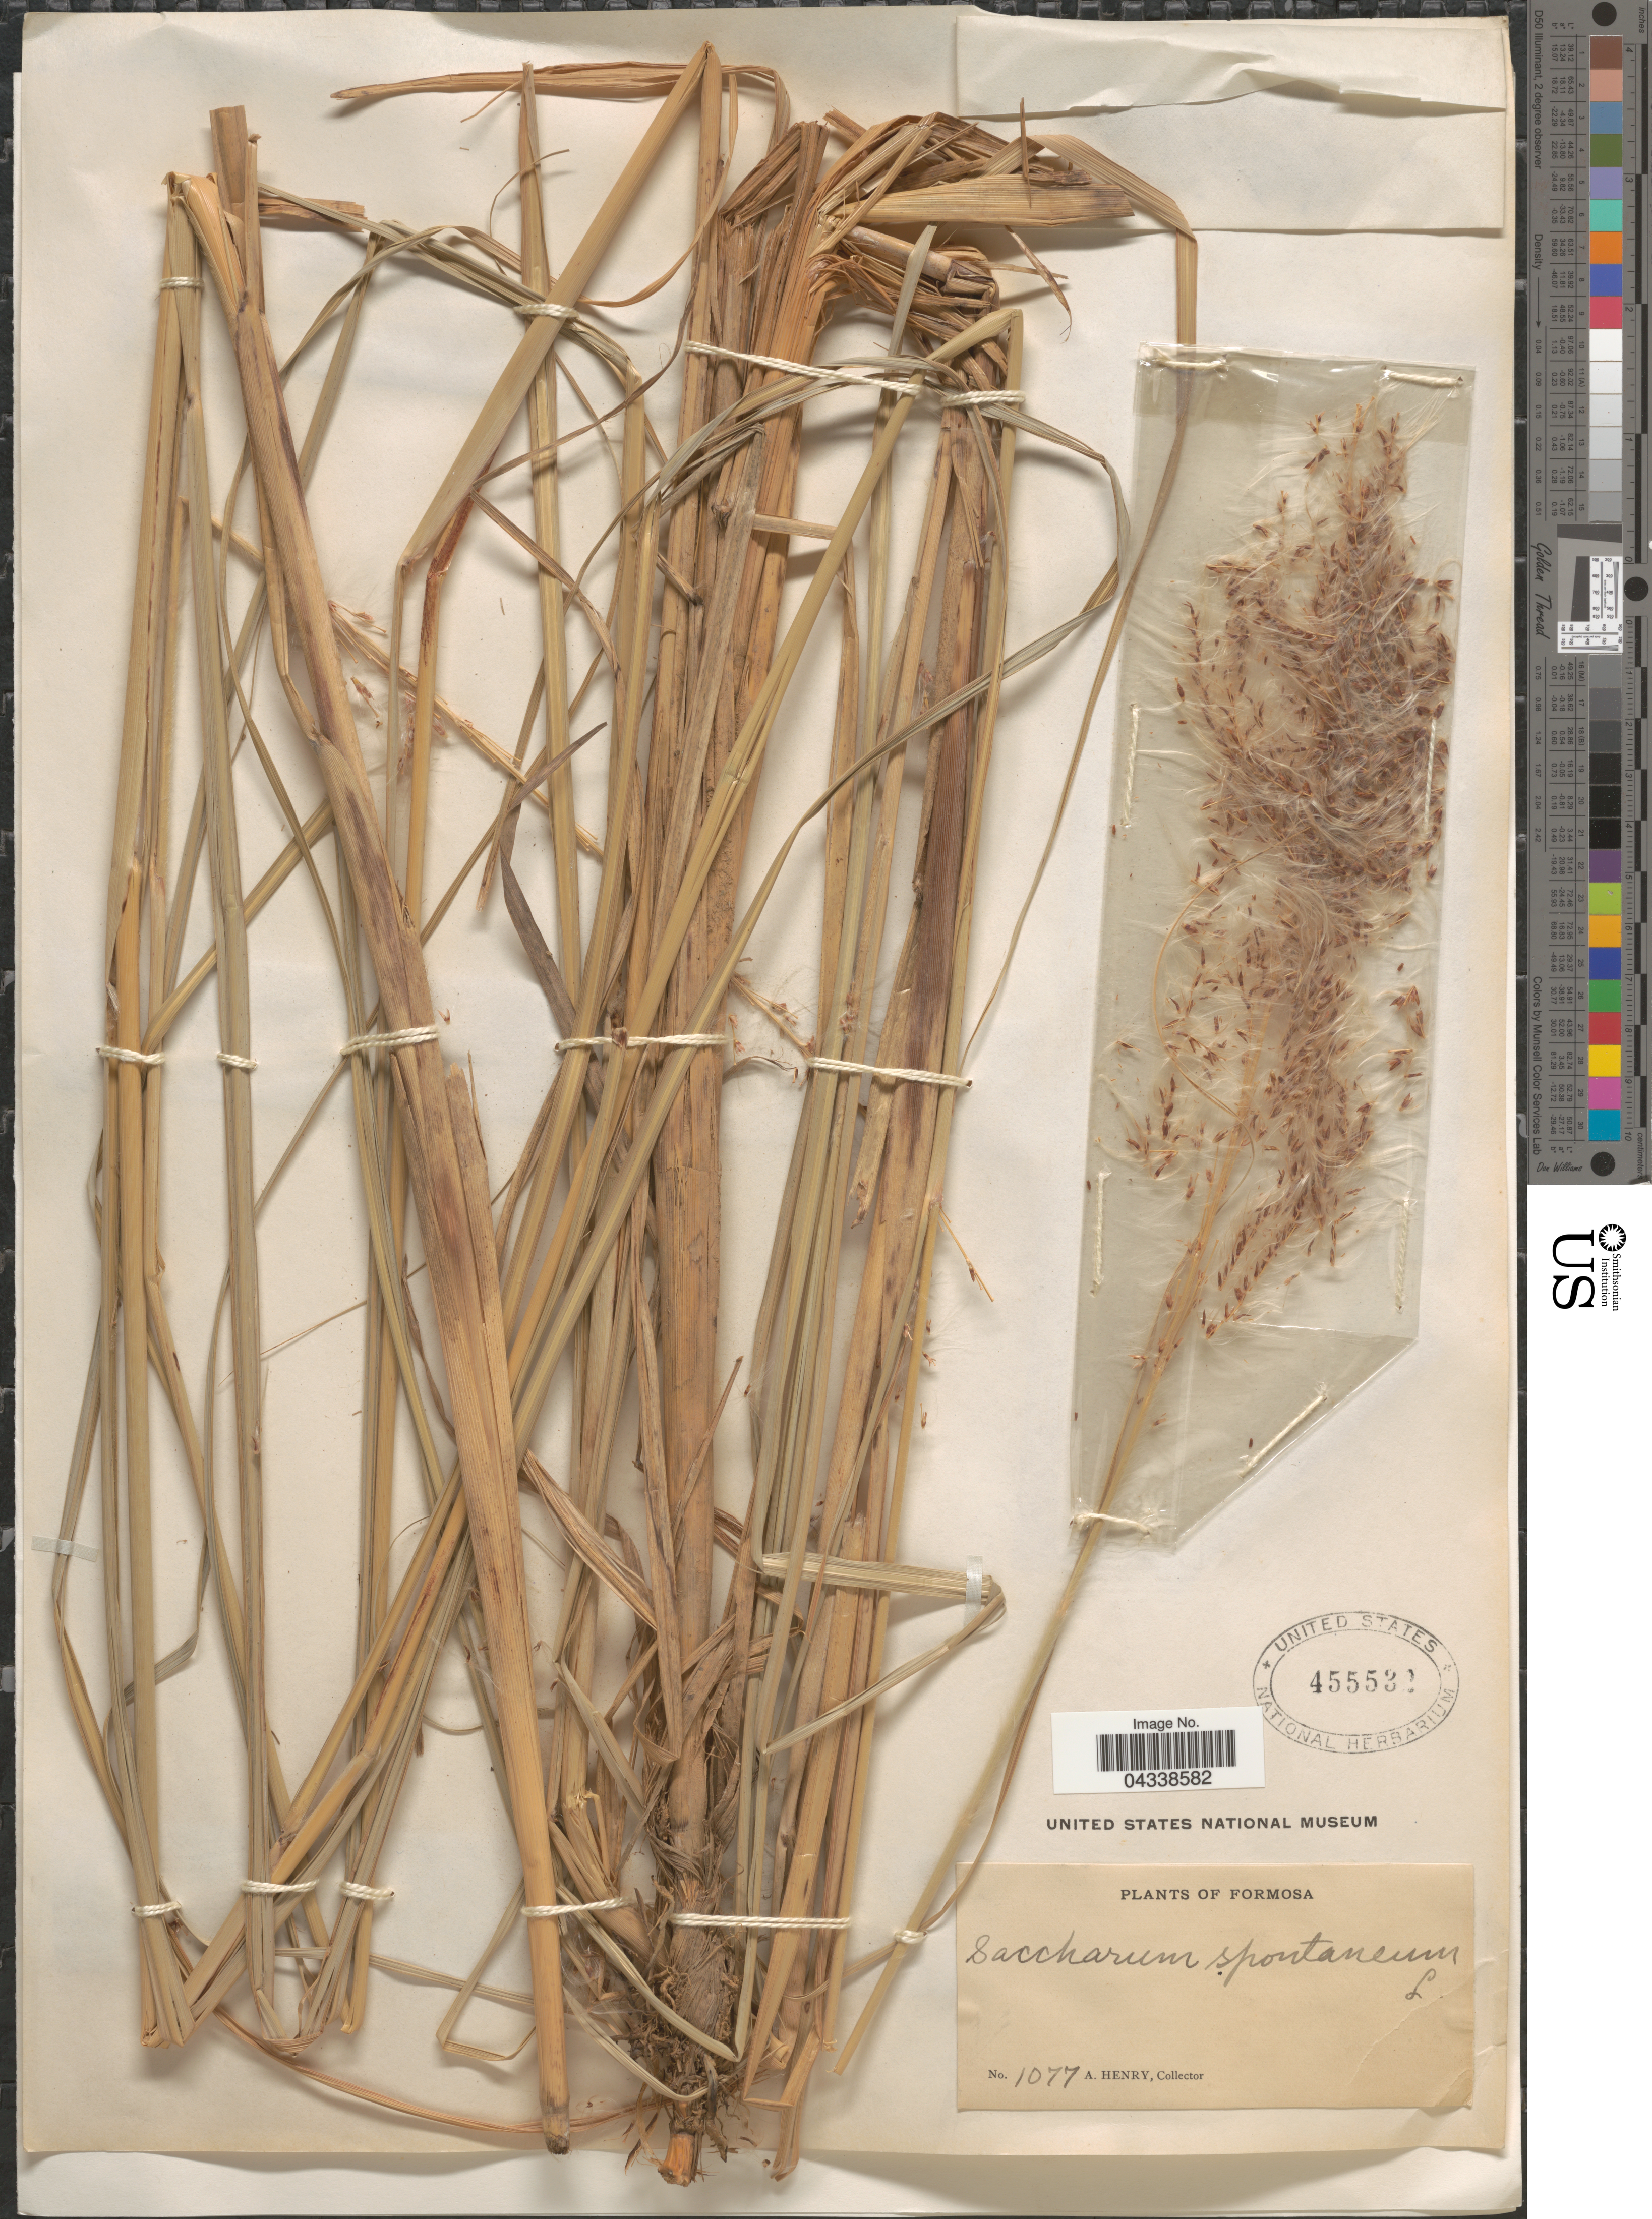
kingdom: Plantae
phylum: Tracheophyta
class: Liliopsida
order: Poales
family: Poaceae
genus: Saccharum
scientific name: Saccharum spontaneum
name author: L.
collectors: A. Henry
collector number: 1077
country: Taiwan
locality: Formosa.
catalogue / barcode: US 455532